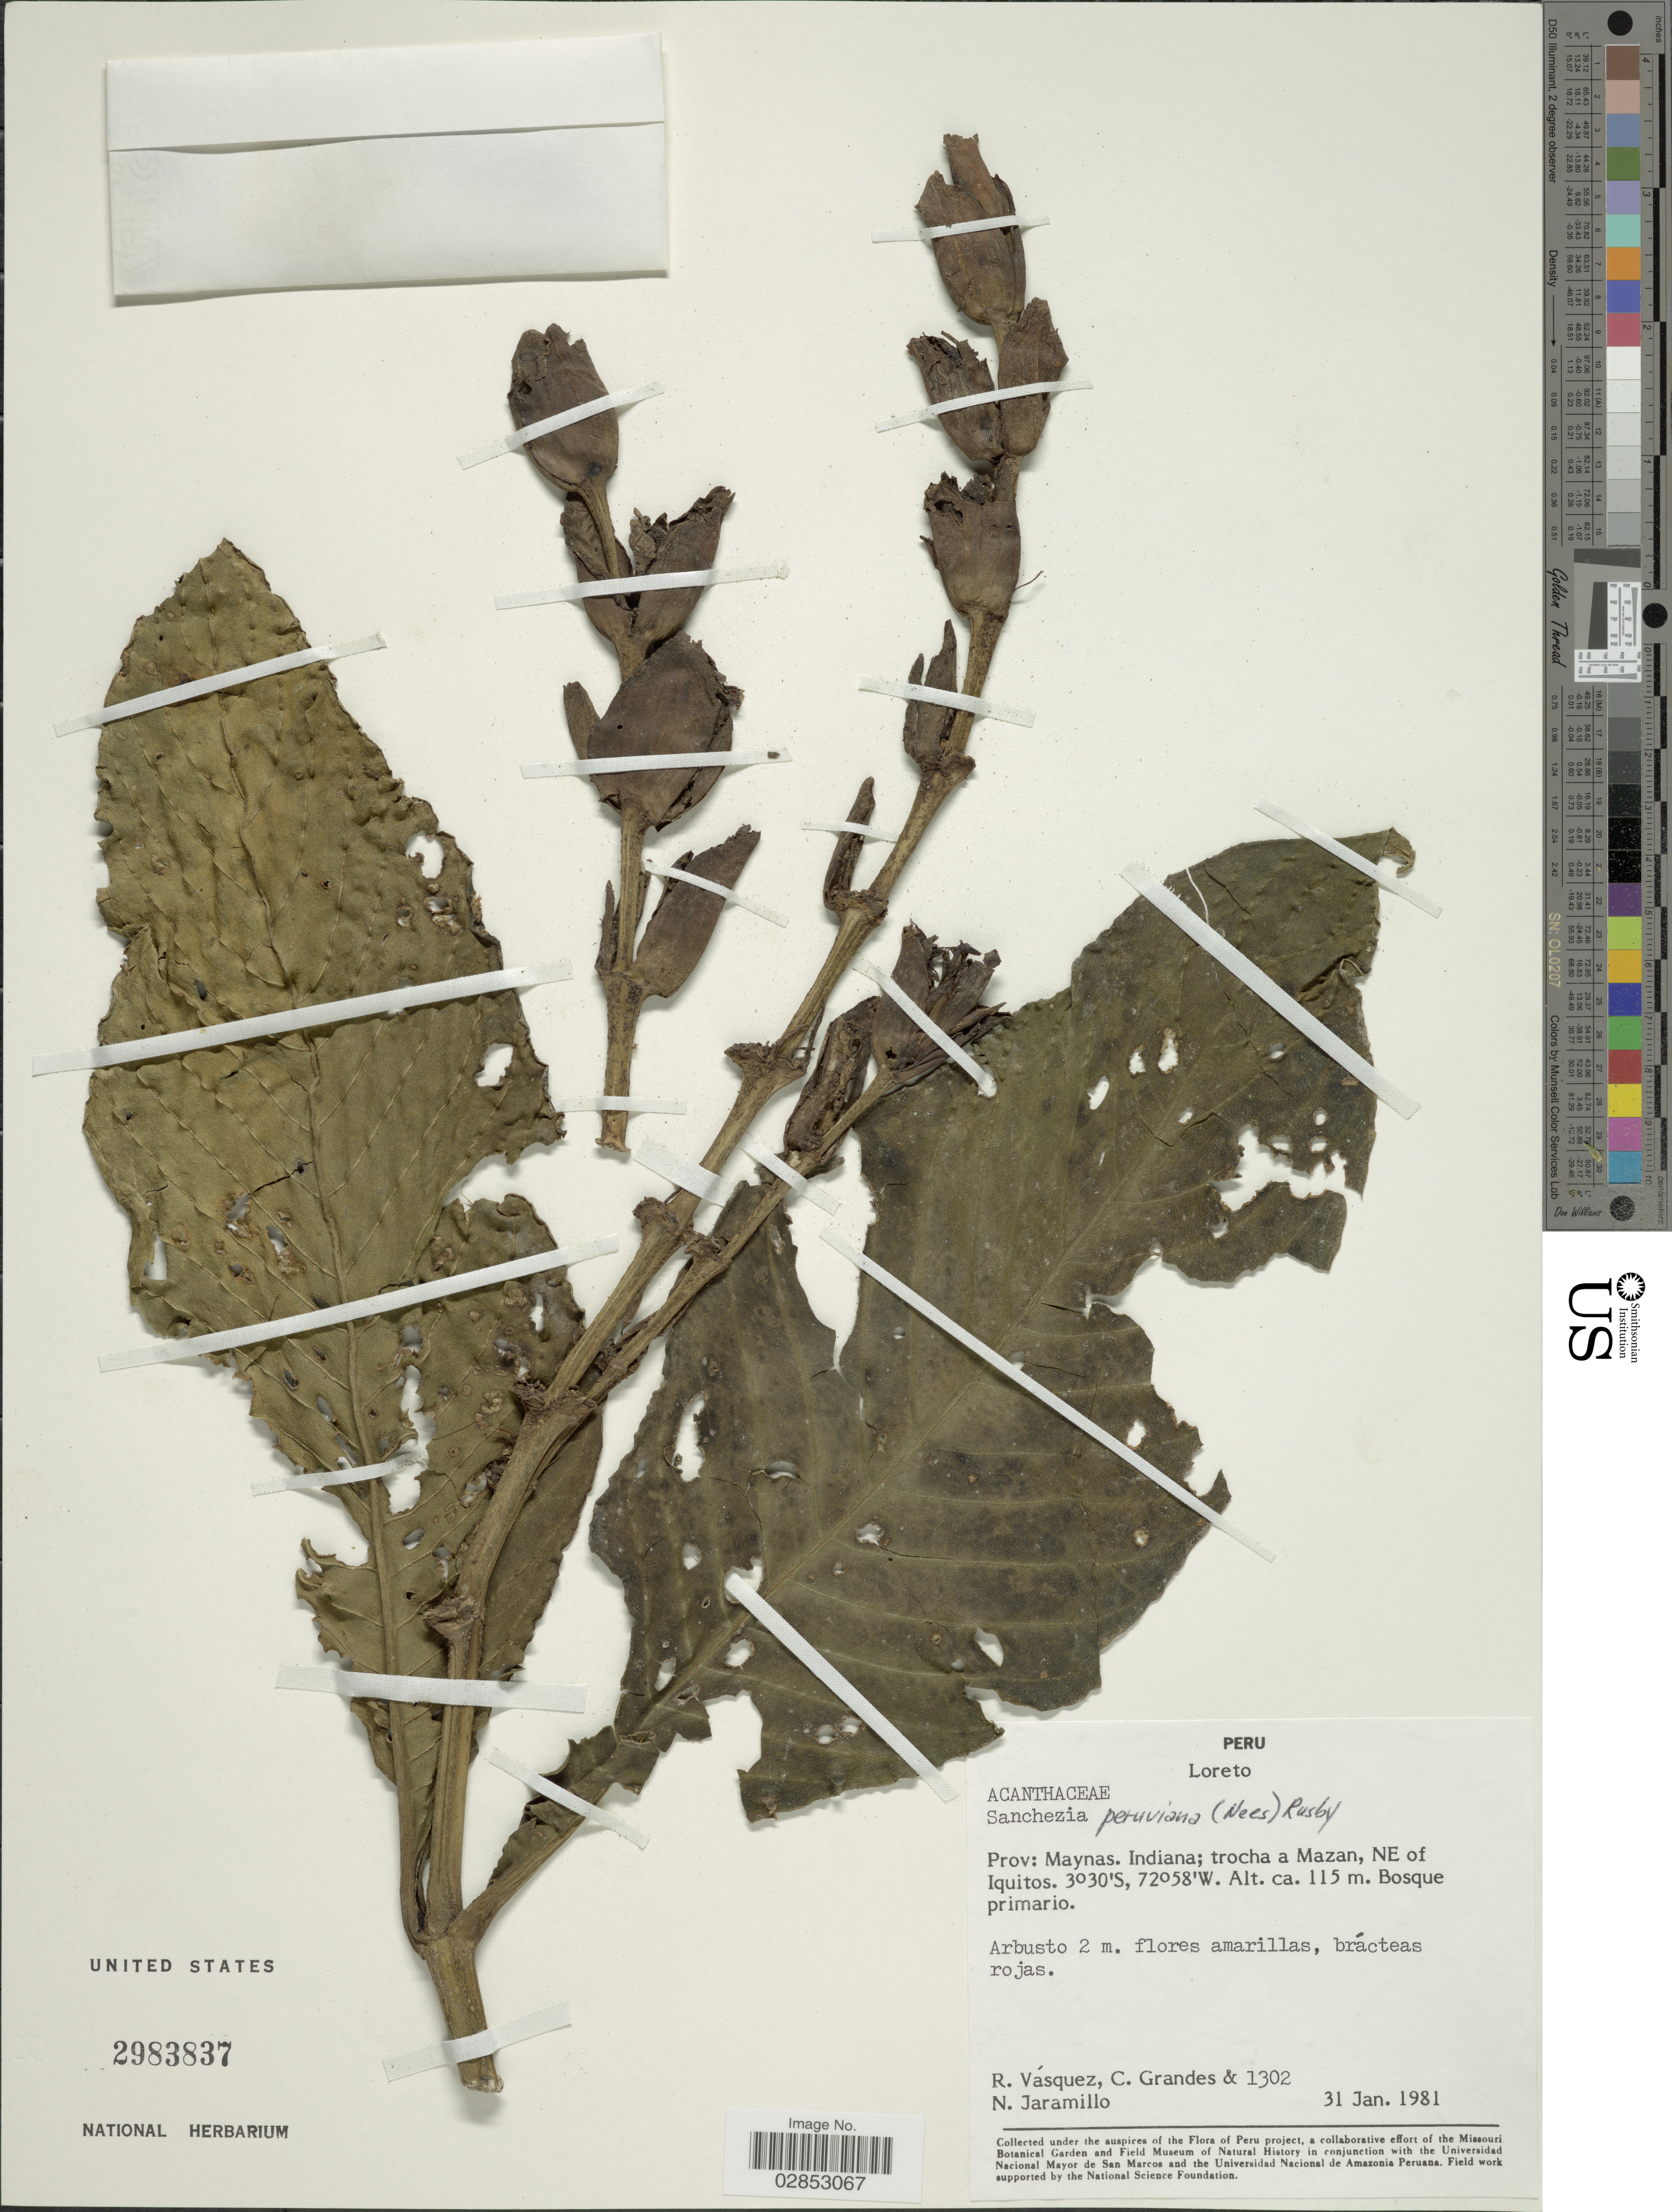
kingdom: Plantae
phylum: Tracheophyta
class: Magnoliopsida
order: Lamiales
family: Acanthaceae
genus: Sanchezia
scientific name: Sanchezia oblonga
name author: Ruiz & Pav.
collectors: R. Vásquez, C. Grandes & N. Jaramillo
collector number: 1302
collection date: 1981-01-31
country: Peru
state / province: Loreto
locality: Prov. Maynas. Indiana; trocha a Mazan, NE of Iquitps.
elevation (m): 115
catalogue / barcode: US 2983837